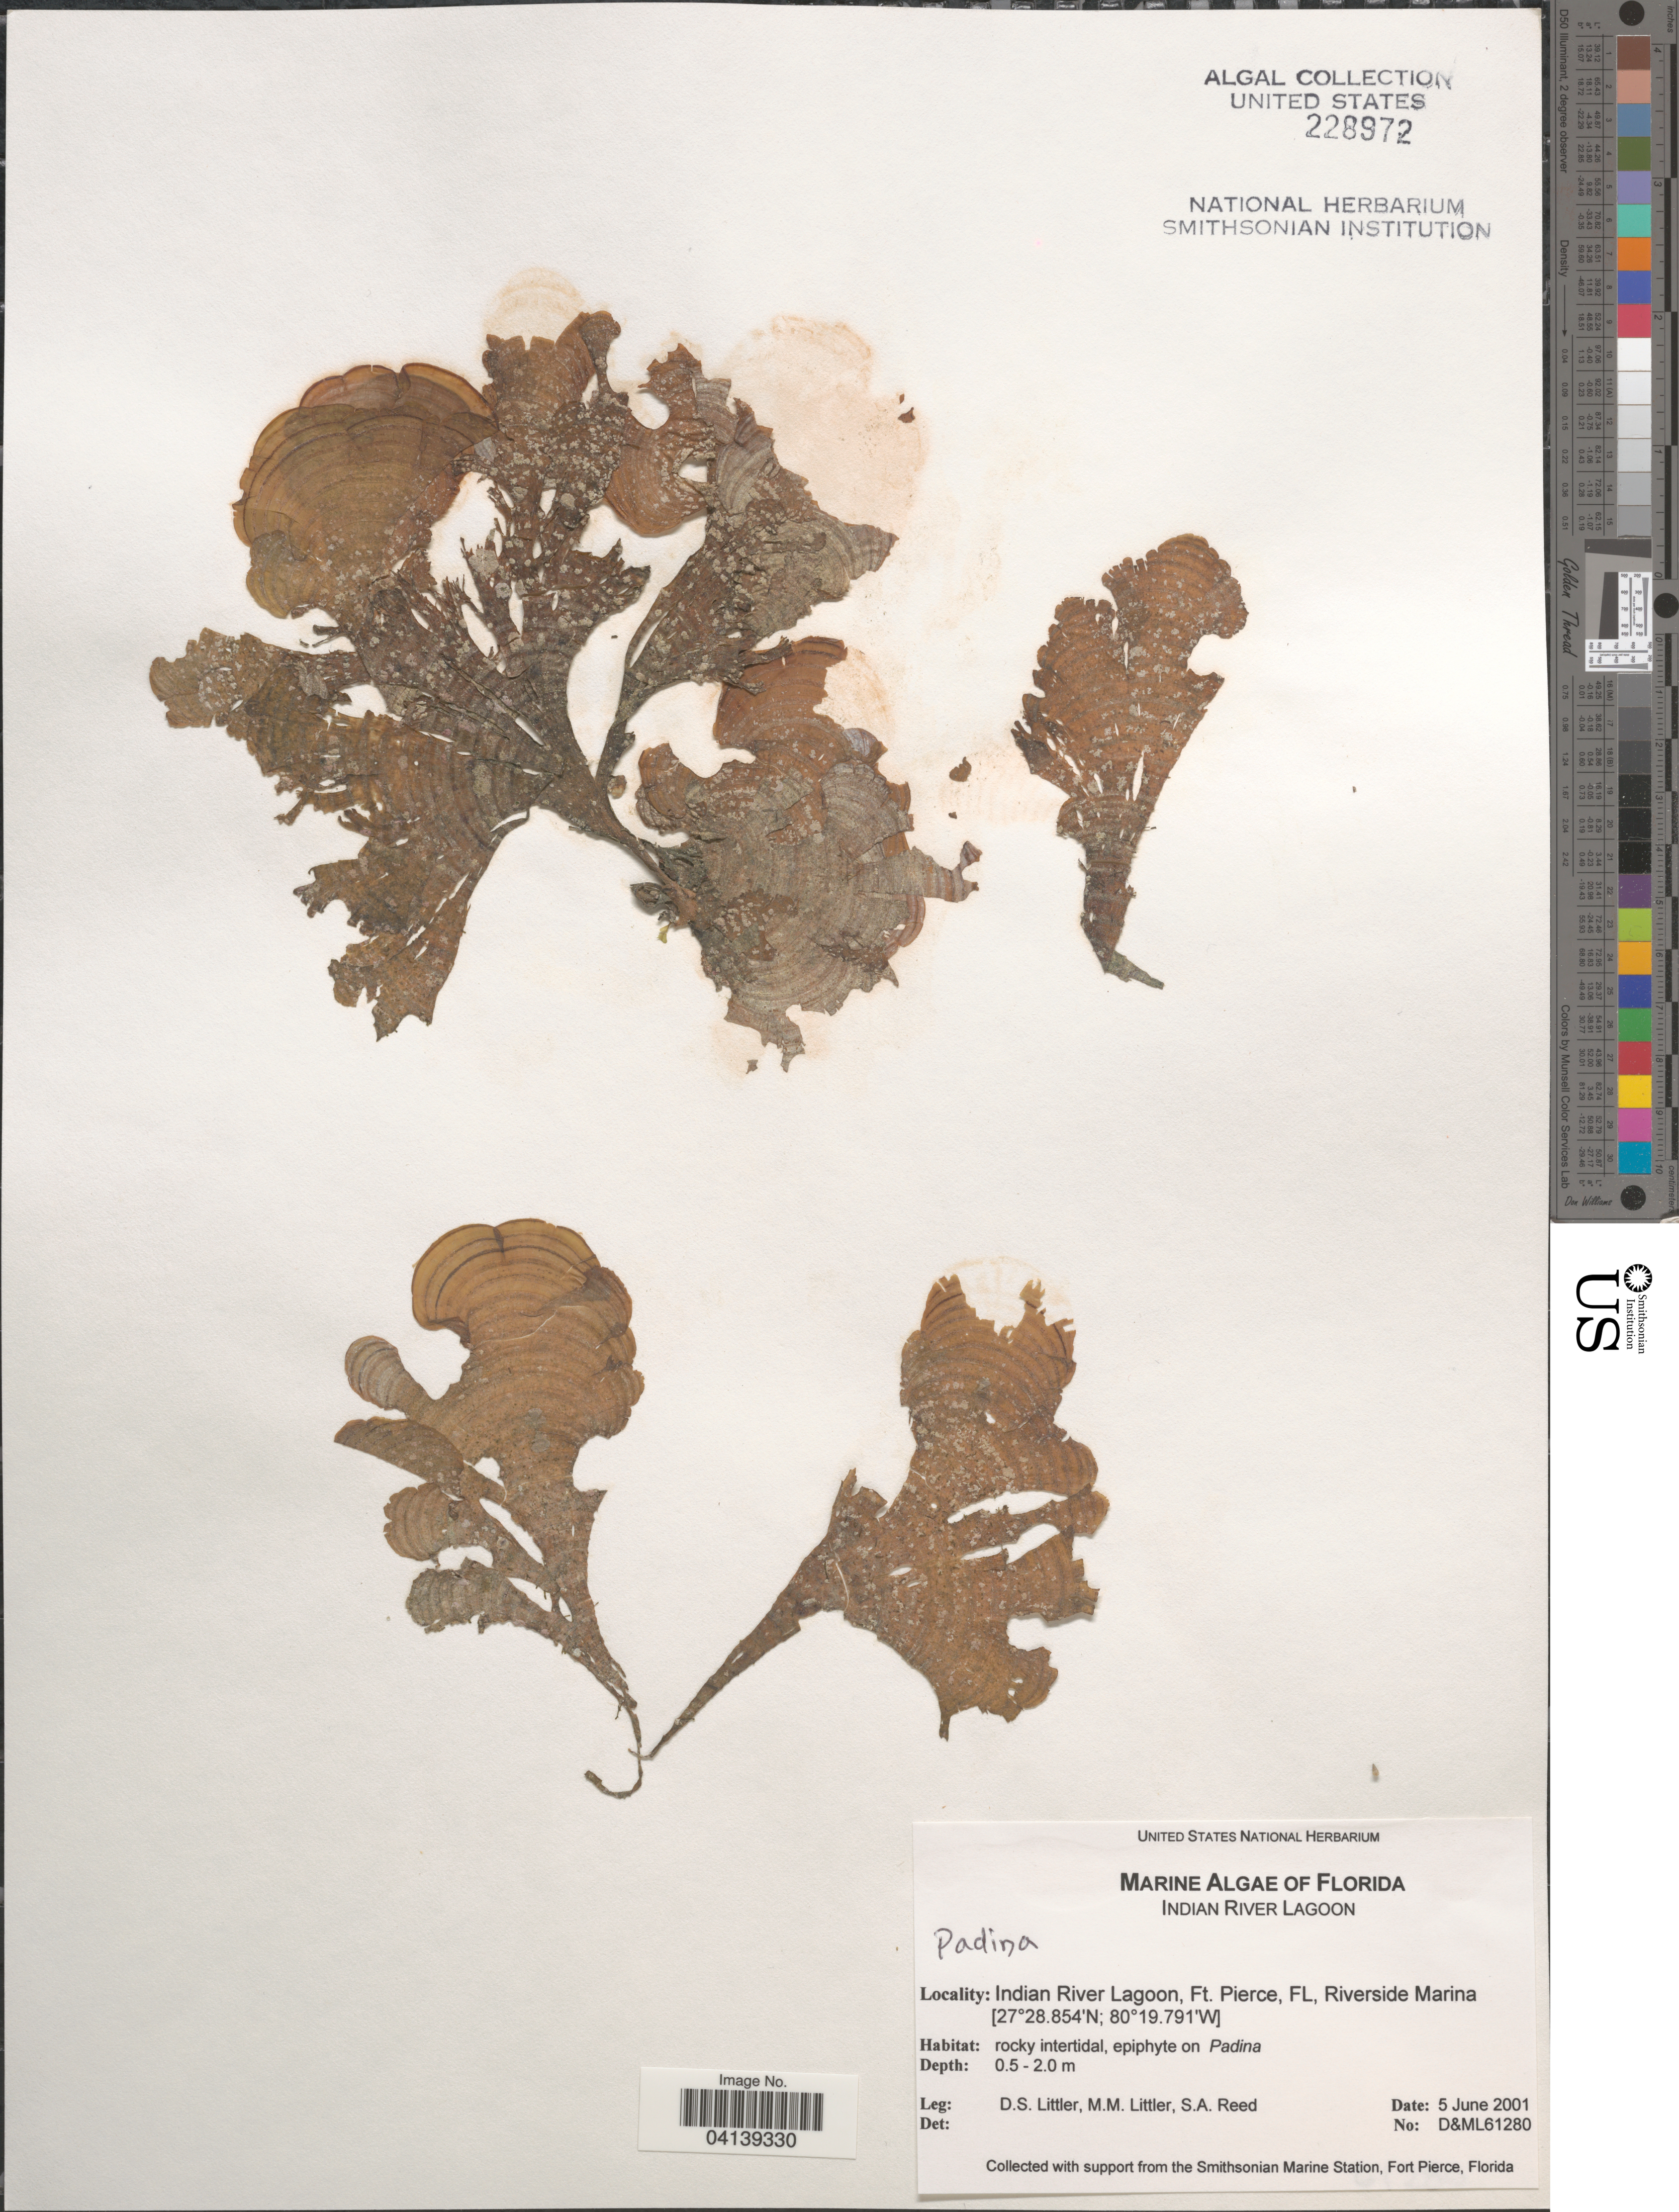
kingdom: Chromista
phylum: Ochrophyta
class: Phaeophyceae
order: Dictyotales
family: Dictyotaceae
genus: Padina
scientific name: Padina sp.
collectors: D. S. Littler & S. Reed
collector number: D&ML61280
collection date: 2001-06-05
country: United States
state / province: Florida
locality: Indian River Lagoon, Ft. Pierce, Riverside Marina.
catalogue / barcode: US 228972